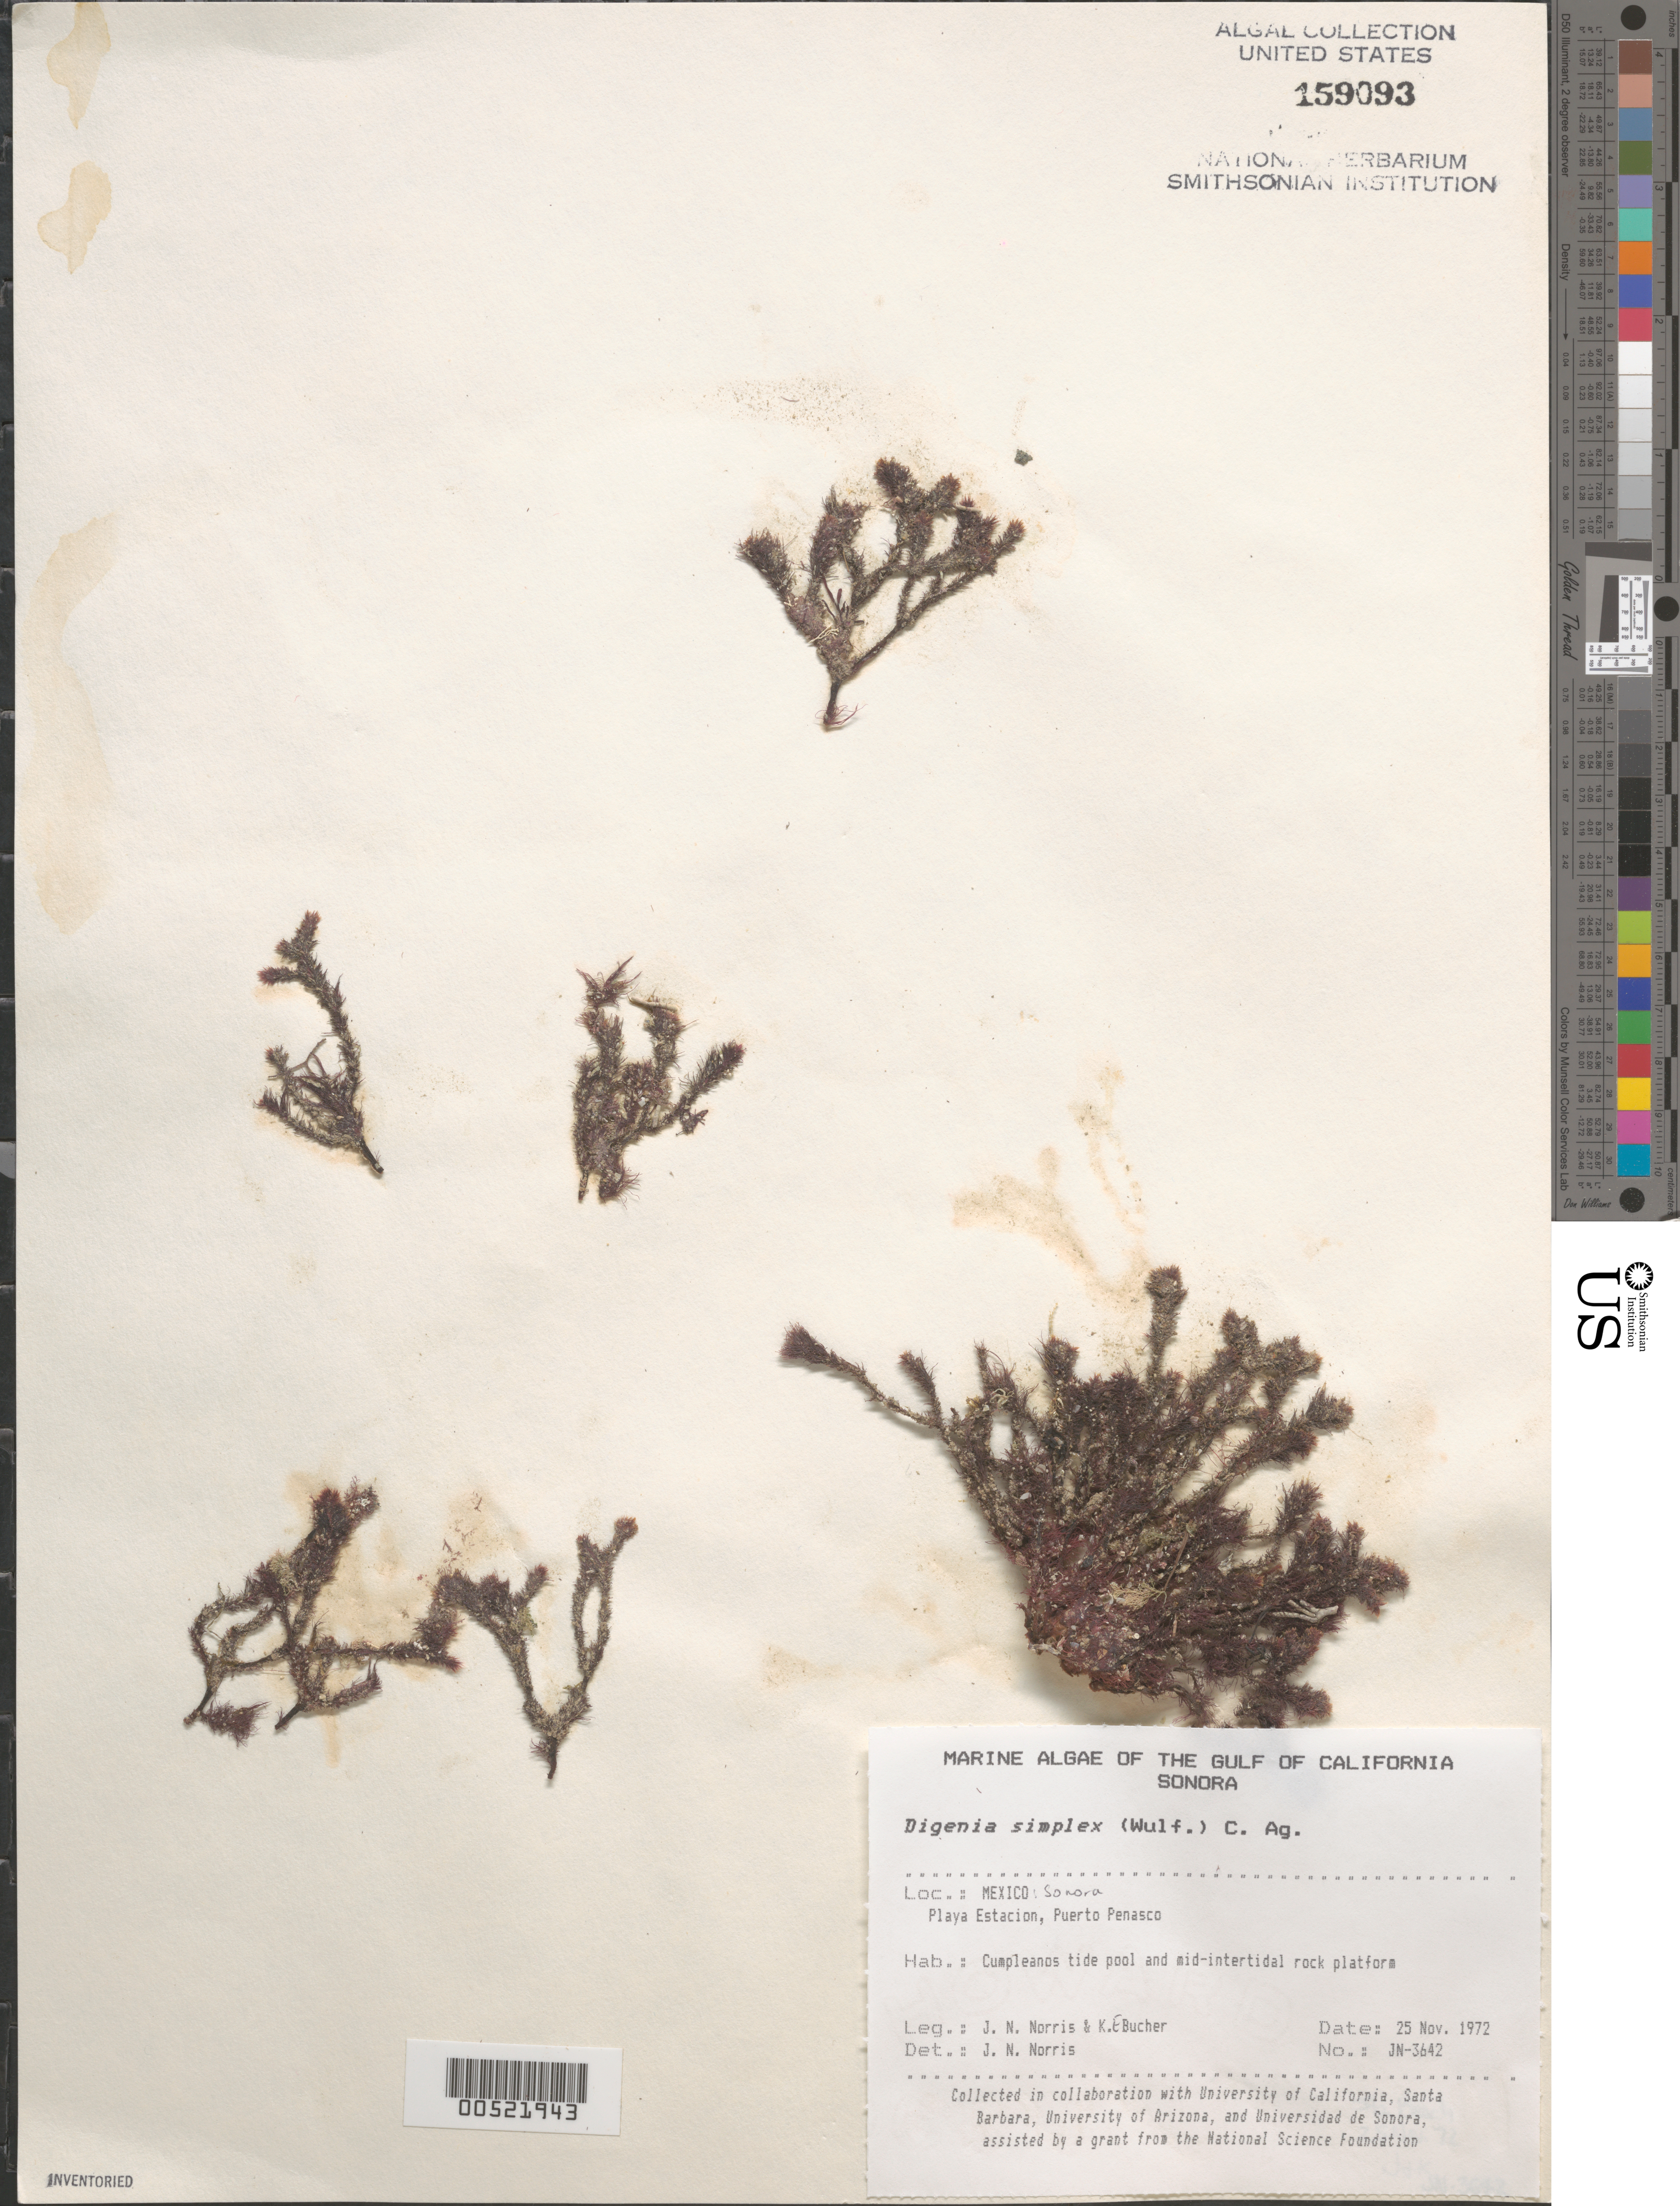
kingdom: Plantae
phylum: Rhodophyta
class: Florideophyceae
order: Ceramiales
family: Rhodomelaceae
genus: Digenea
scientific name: Digenea simplex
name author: (Wulfen) C. Agardh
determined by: Norris, James N.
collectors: J. N. Norris & K. E. Bucher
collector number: JN-3642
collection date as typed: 25 Nov 1972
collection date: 1972-11-25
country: Mexico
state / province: Sonora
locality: Playa Estacion, Puerto Penasco, Cumpleanos tide pool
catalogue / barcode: US 159093